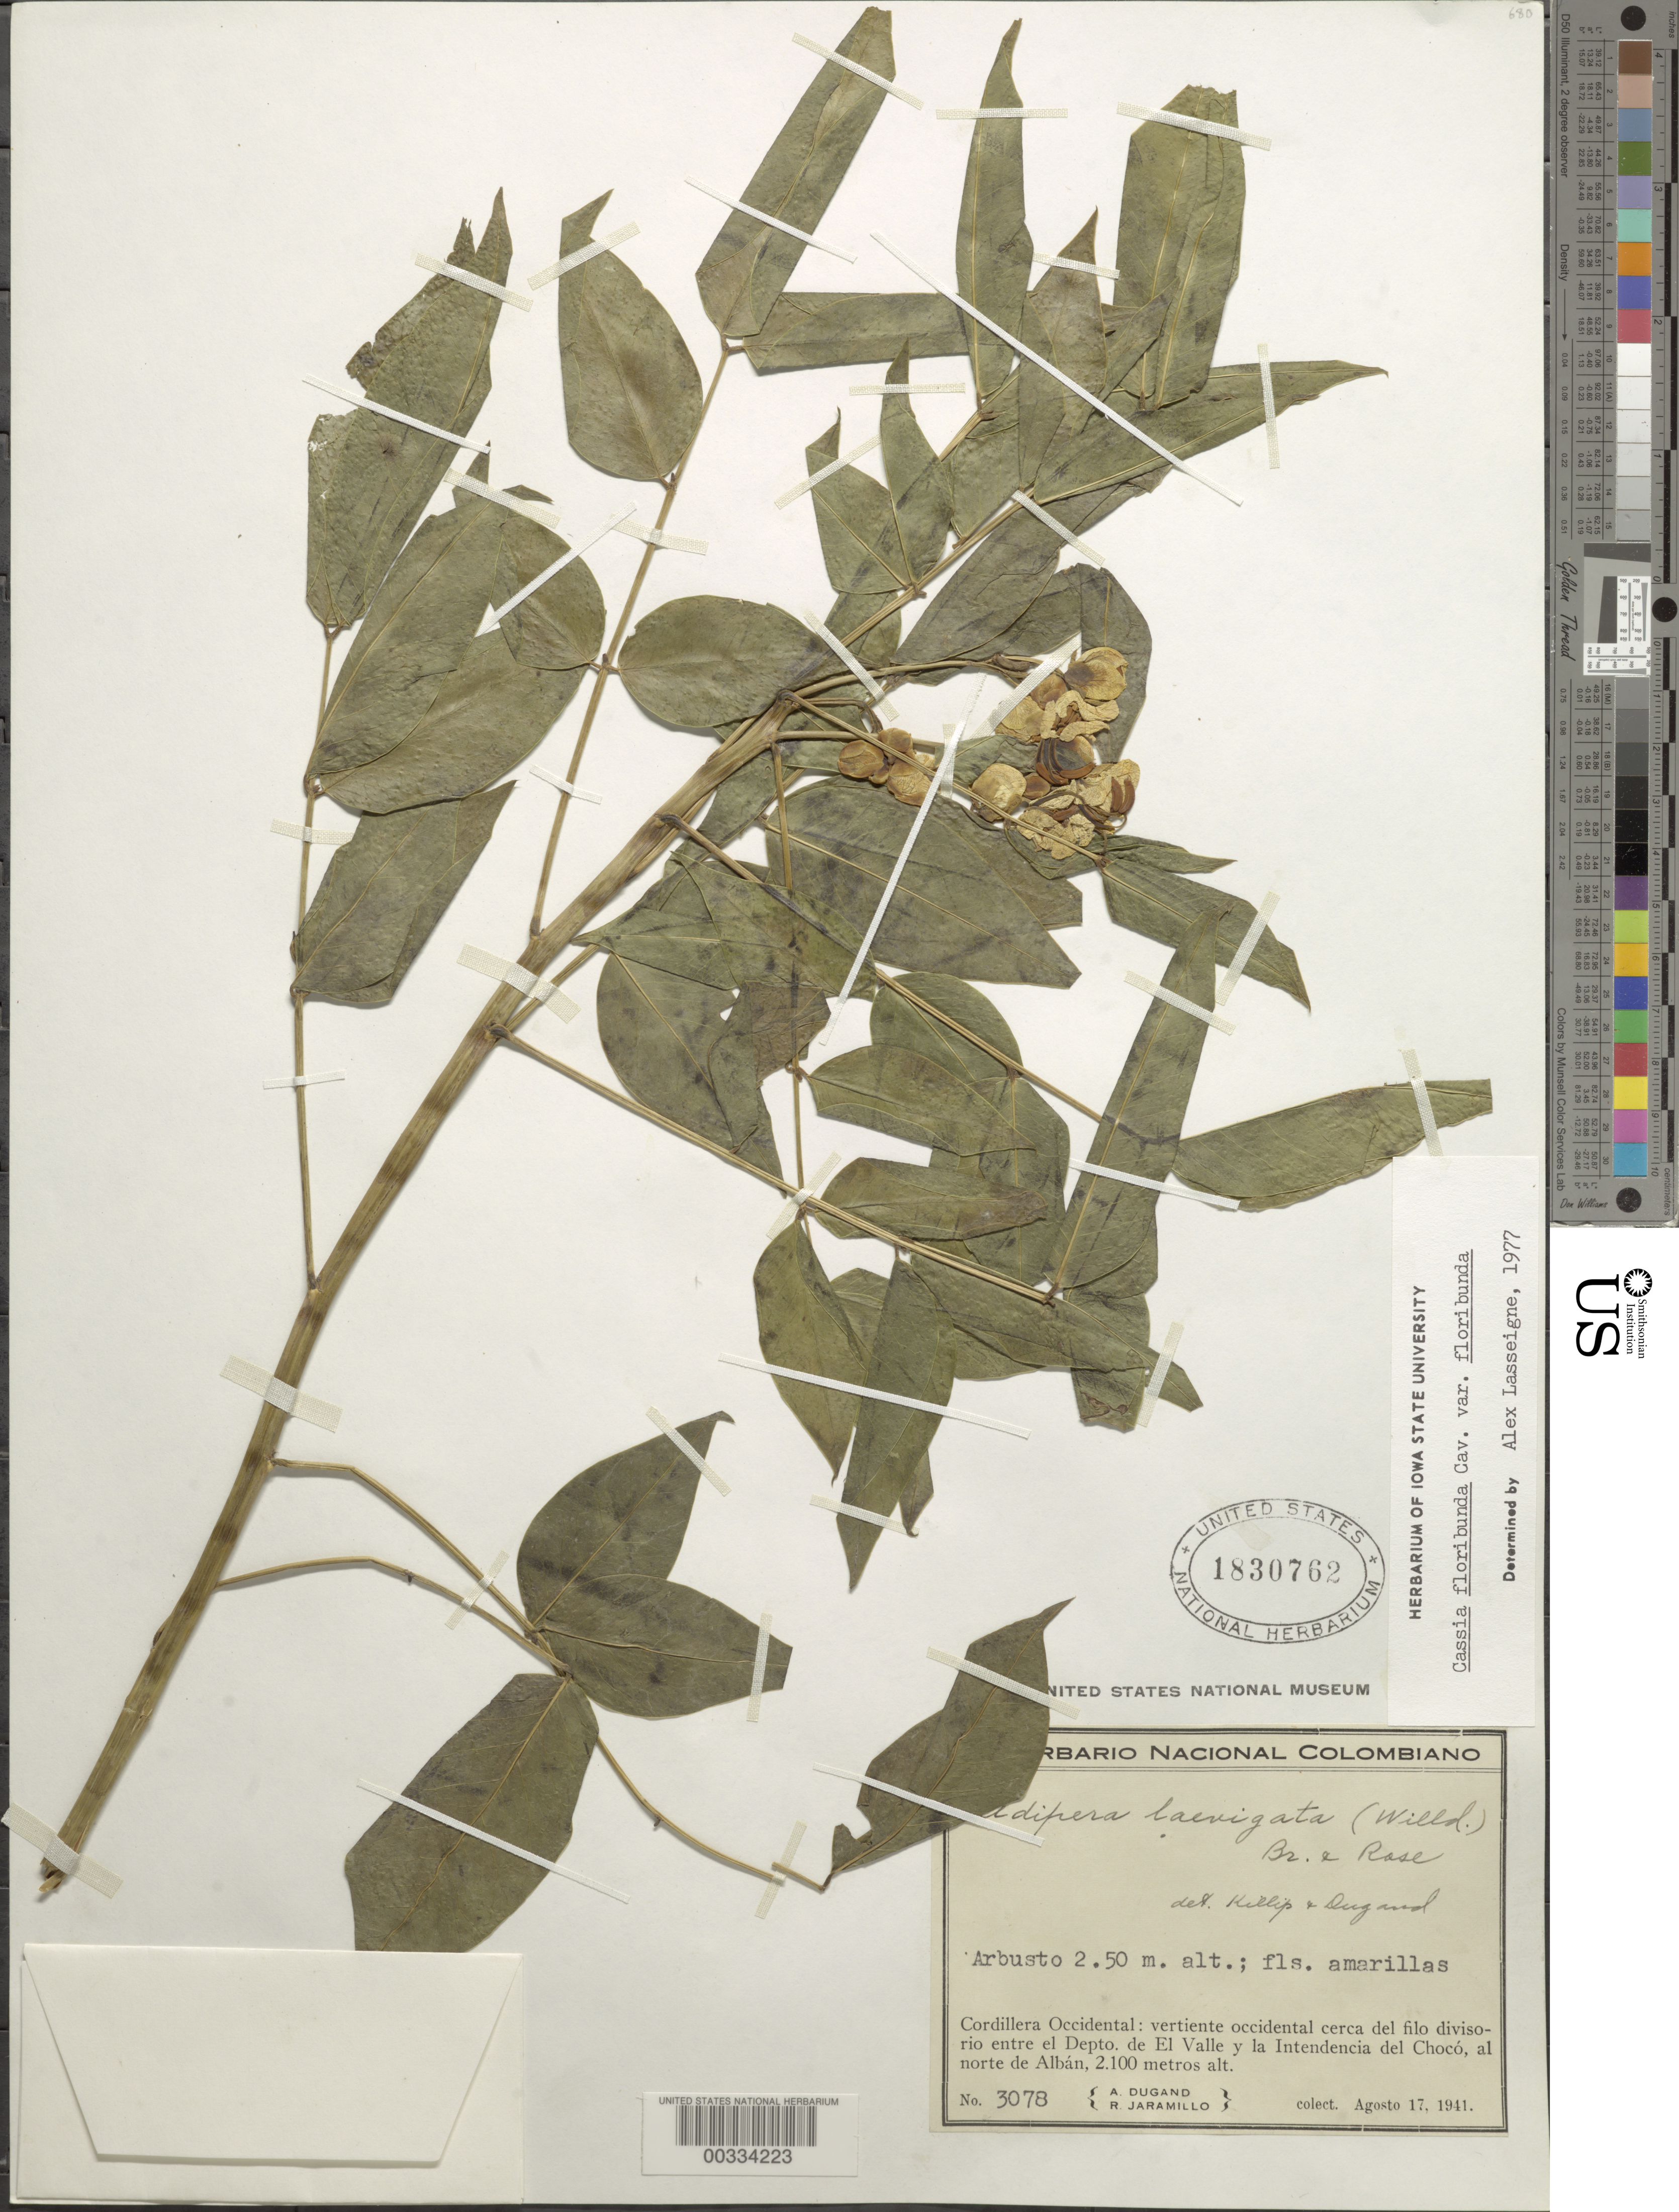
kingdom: Plantae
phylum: Tracheophyta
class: Magnoliopsida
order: Fabales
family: Fabaceae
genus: Senna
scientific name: Senna septemtrionalis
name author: (Viv.) H.S. Irwin & Barneby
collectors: A. Dugand G. & R. Jaramillo M.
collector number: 3078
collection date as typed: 17 Aug 1941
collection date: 1941-08-17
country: Colombia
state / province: Valle del Cauca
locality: Cordillera Occidental; eastern slope in the area of the dividing line between Valle del Cauca and Chocó, N of Alban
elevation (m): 2100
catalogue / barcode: US 1830762